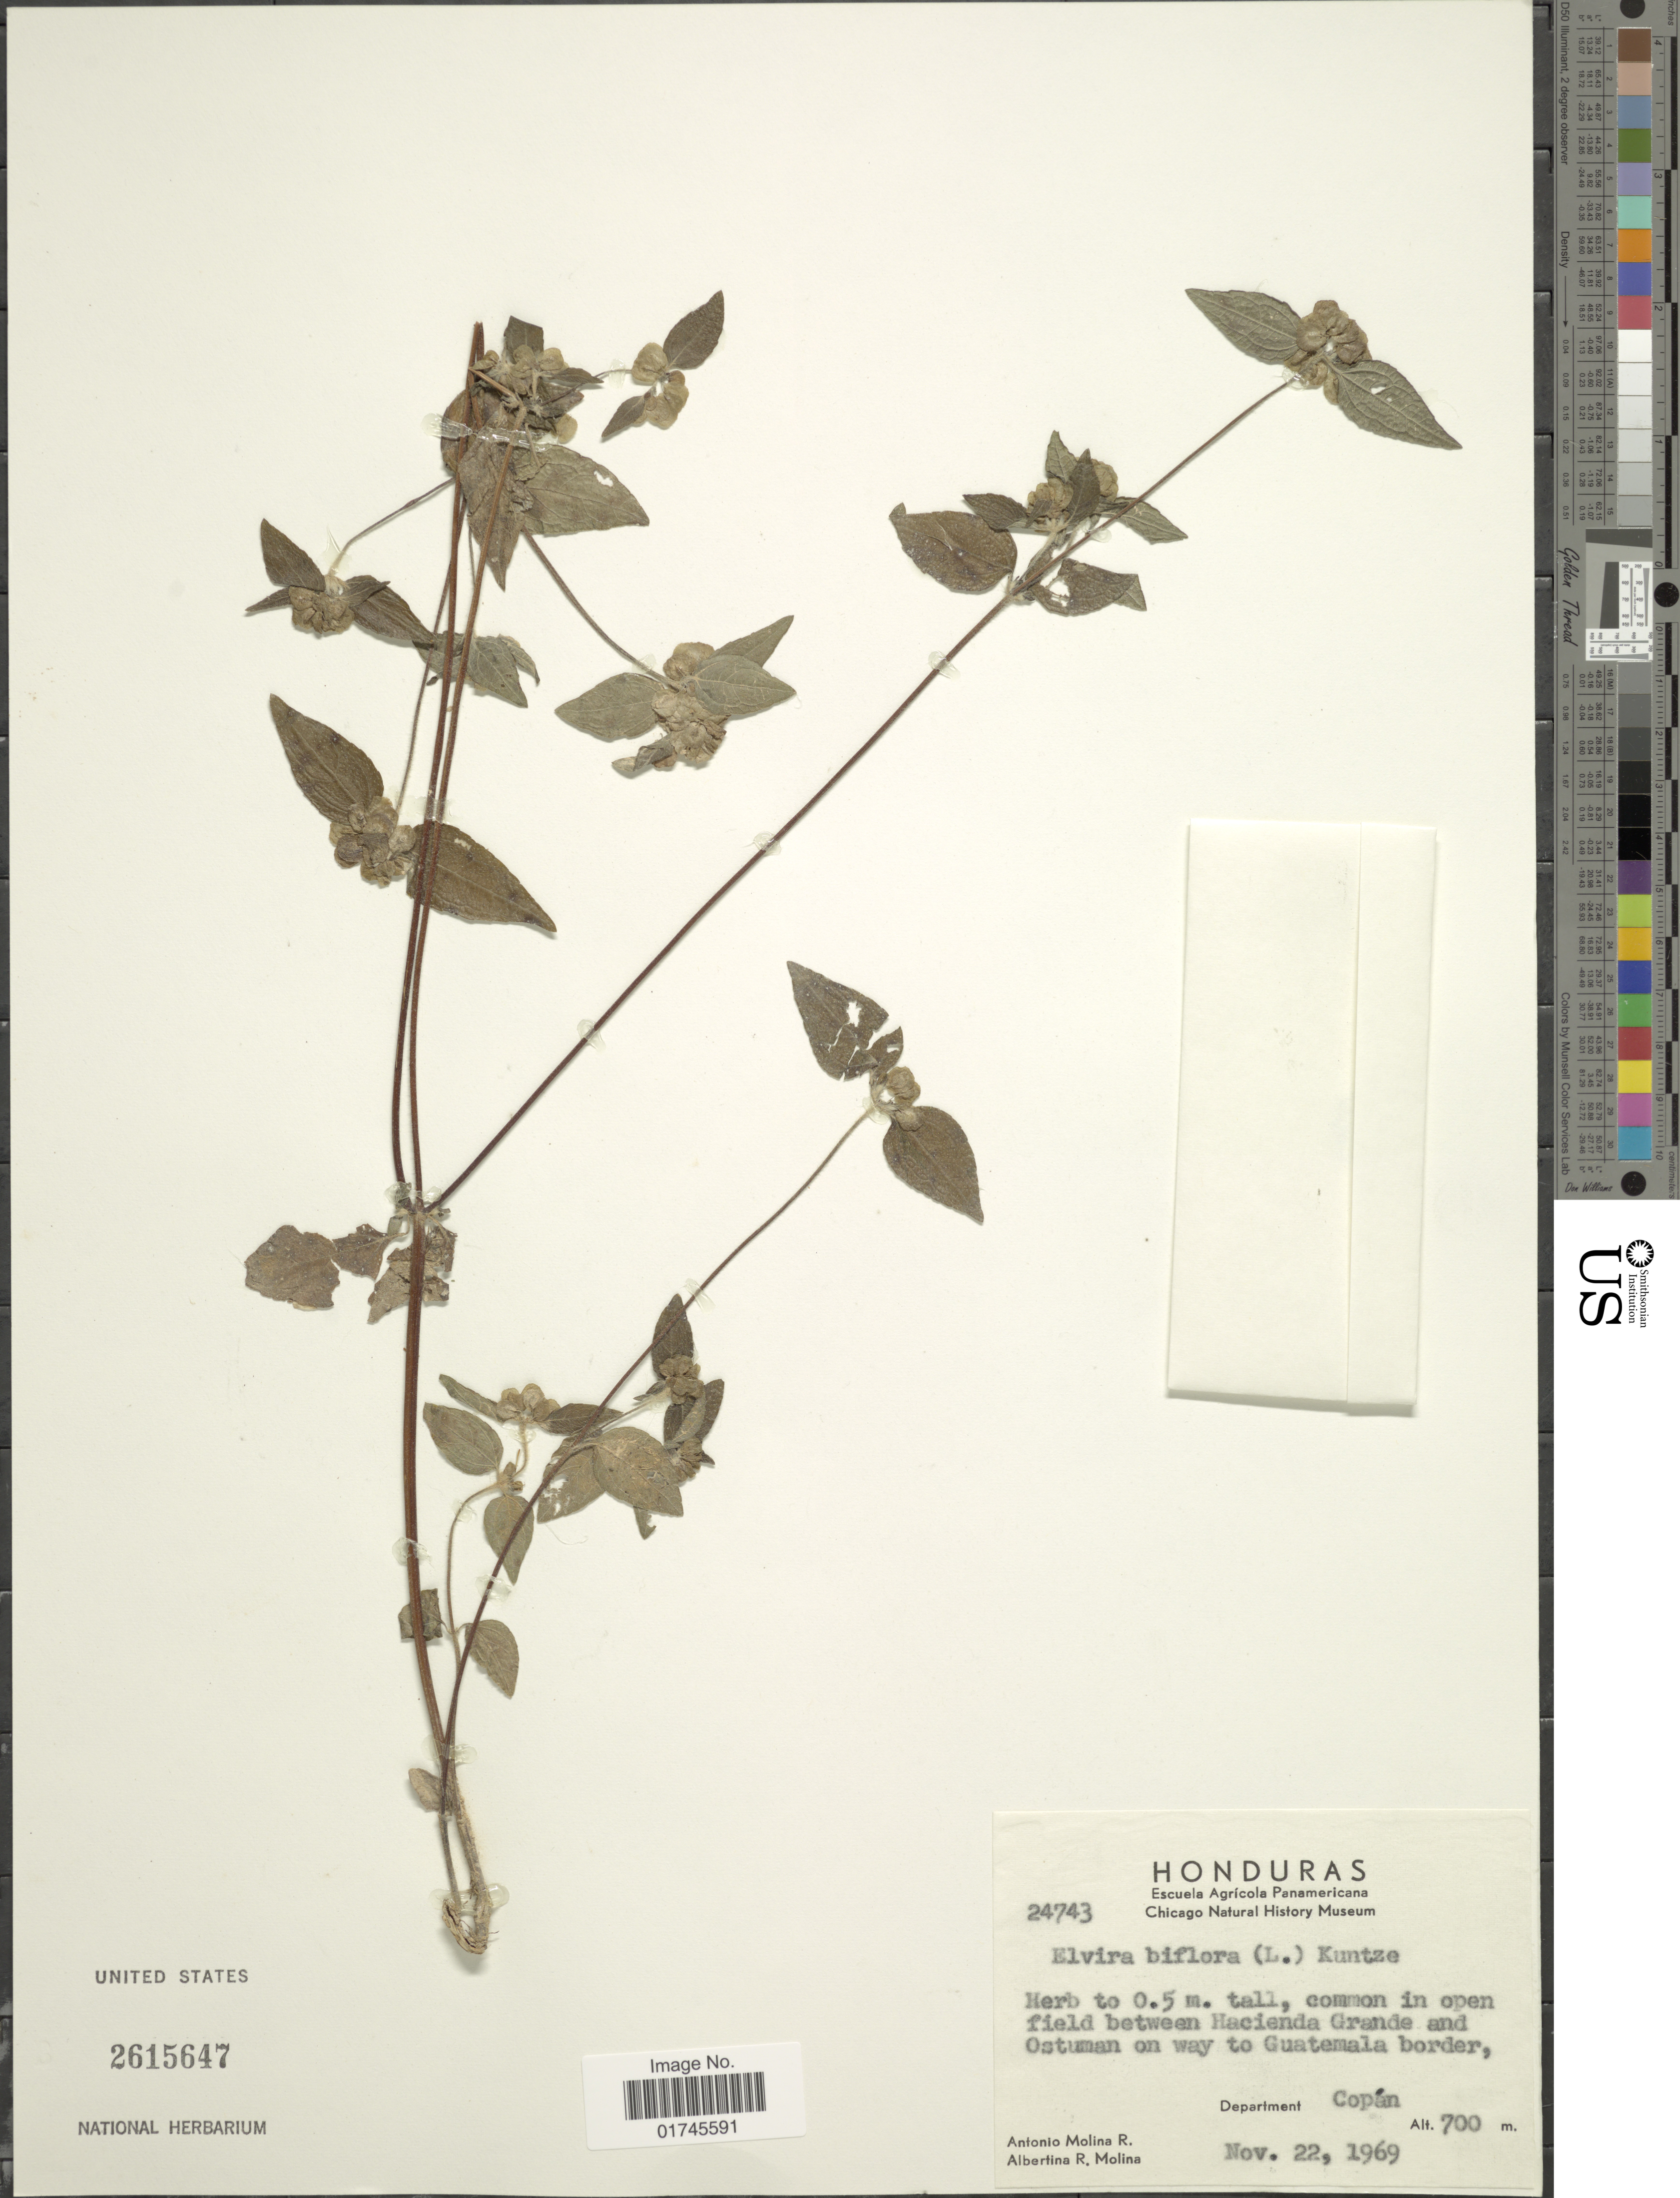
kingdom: Plantae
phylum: Tracheophyta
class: Magnoliopsida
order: Asterales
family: Asteraceae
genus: Delilia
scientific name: Delilia biflora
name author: (L.) Kuntze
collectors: A. Molina R. & A. R. Molina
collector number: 24743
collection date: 1969-11-22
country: Honduras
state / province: Copán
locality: Common in open field between Hacienda Grande and Ostuman on way to Guatemala border, Department Copán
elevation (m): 700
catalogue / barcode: US 2615647